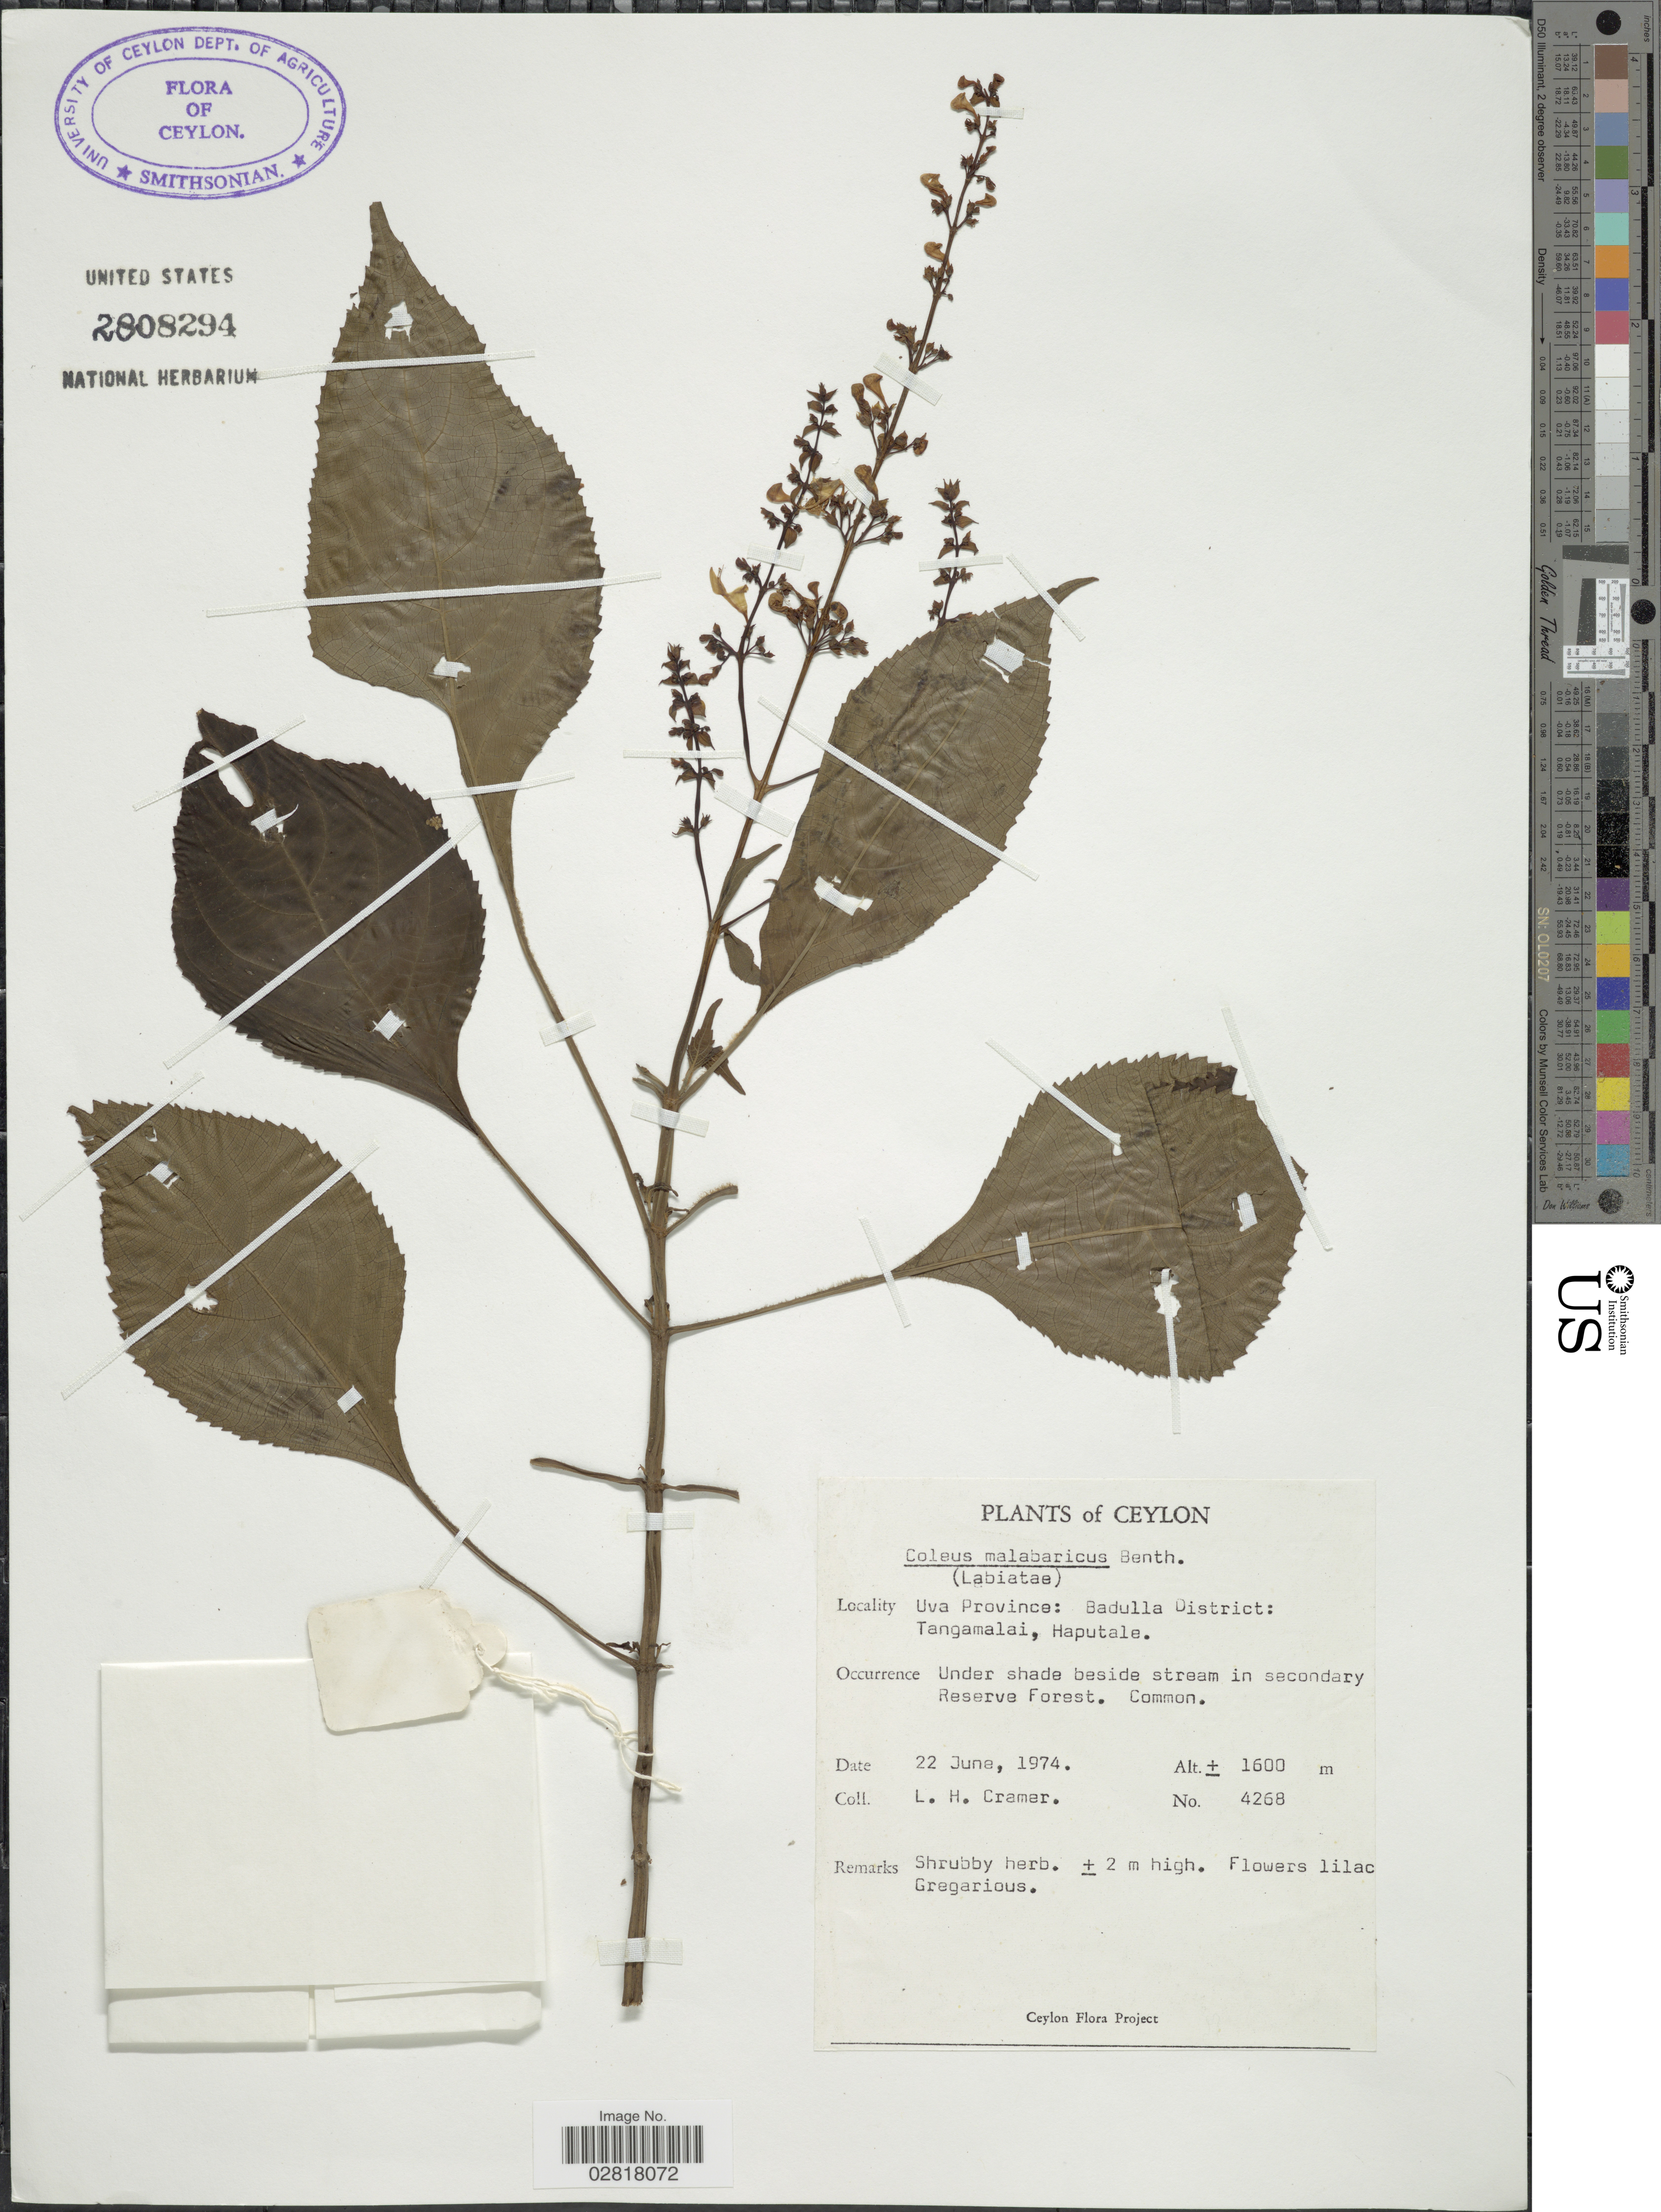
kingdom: Plantae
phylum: Tracheophyta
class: Magnoliopsida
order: Lamiales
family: Lamiaceae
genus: Plectranthus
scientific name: Plectranthus malabaricus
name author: (Benth.) R.H. Willemse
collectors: L. H. Cramer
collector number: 4268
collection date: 1974-06-22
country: Sri Lanka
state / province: Uva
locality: Ceylon, Badulla District: Tangamalai, Haputale, beside stream in secondary Reserve Forest.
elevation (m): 1600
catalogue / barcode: US 2808294